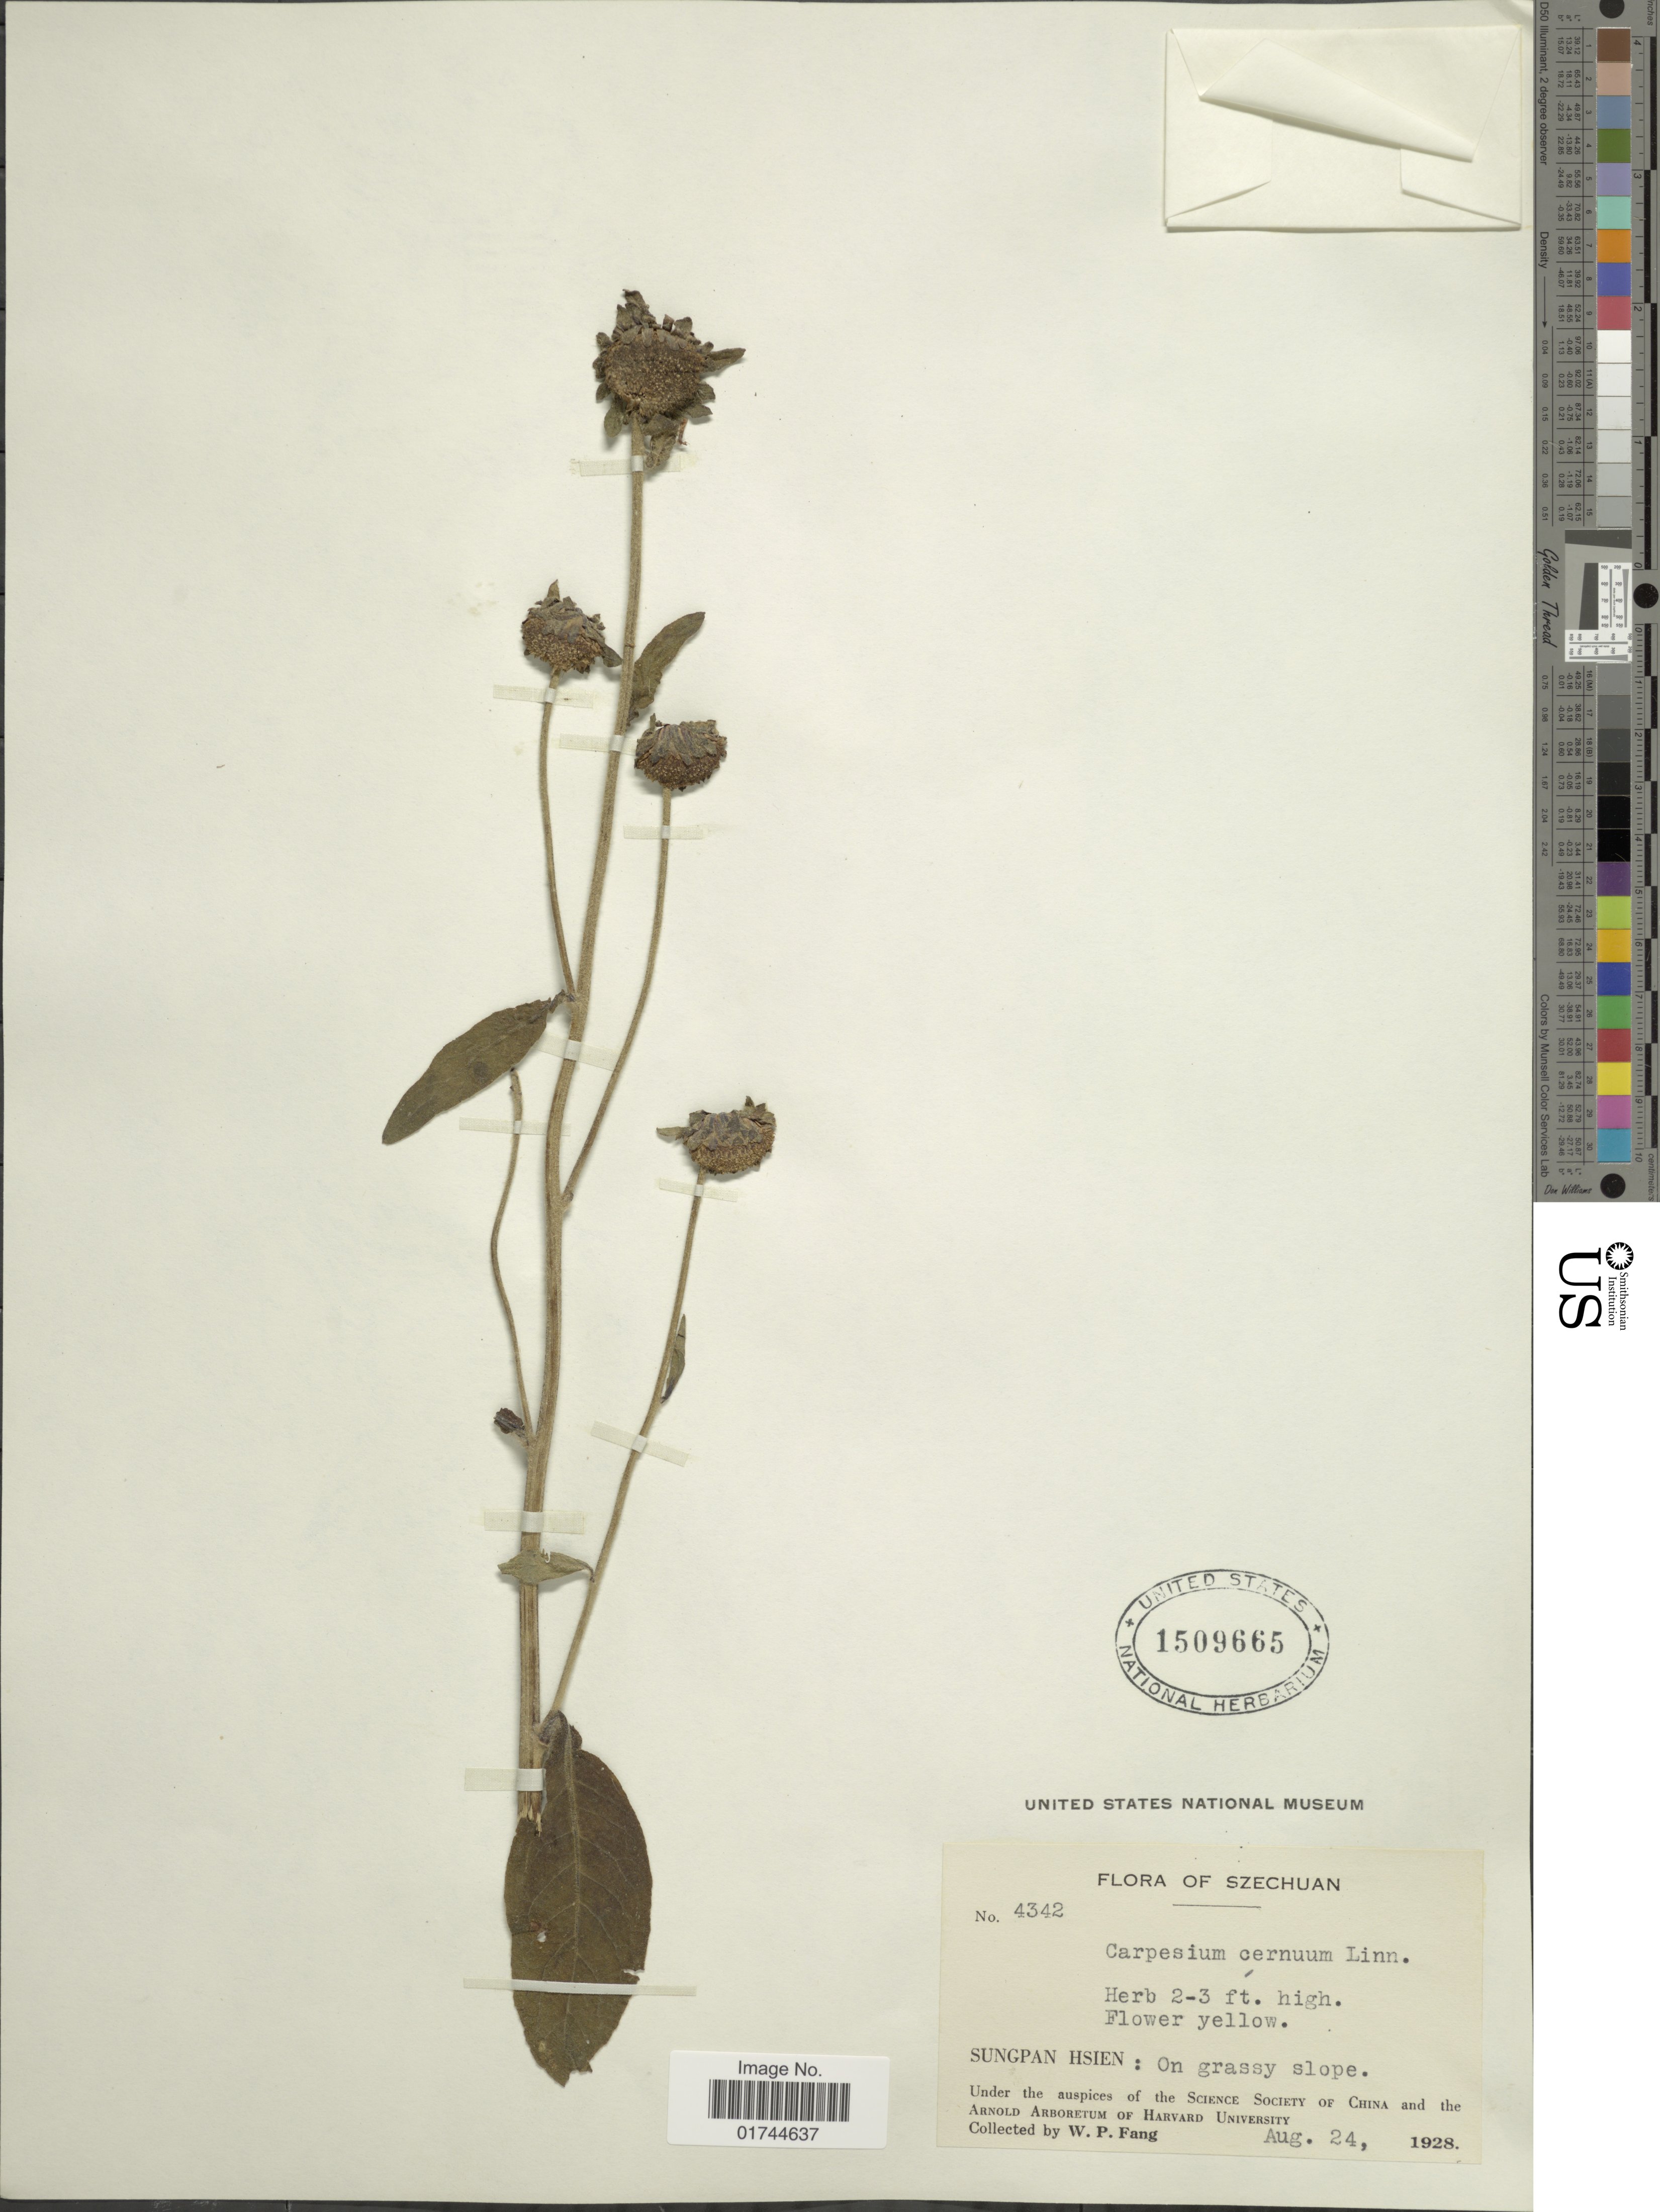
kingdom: Plantae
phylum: Tracheophyta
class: Magnoliopsida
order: Asterales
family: Asteraceae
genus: Carpesium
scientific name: Carpesium cernum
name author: L.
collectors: W. P. Fang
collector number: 4342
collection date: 1928-08-24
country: China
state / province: Sichuan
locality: Szechuan, Sungpan Hsien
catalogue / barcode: US 1509665